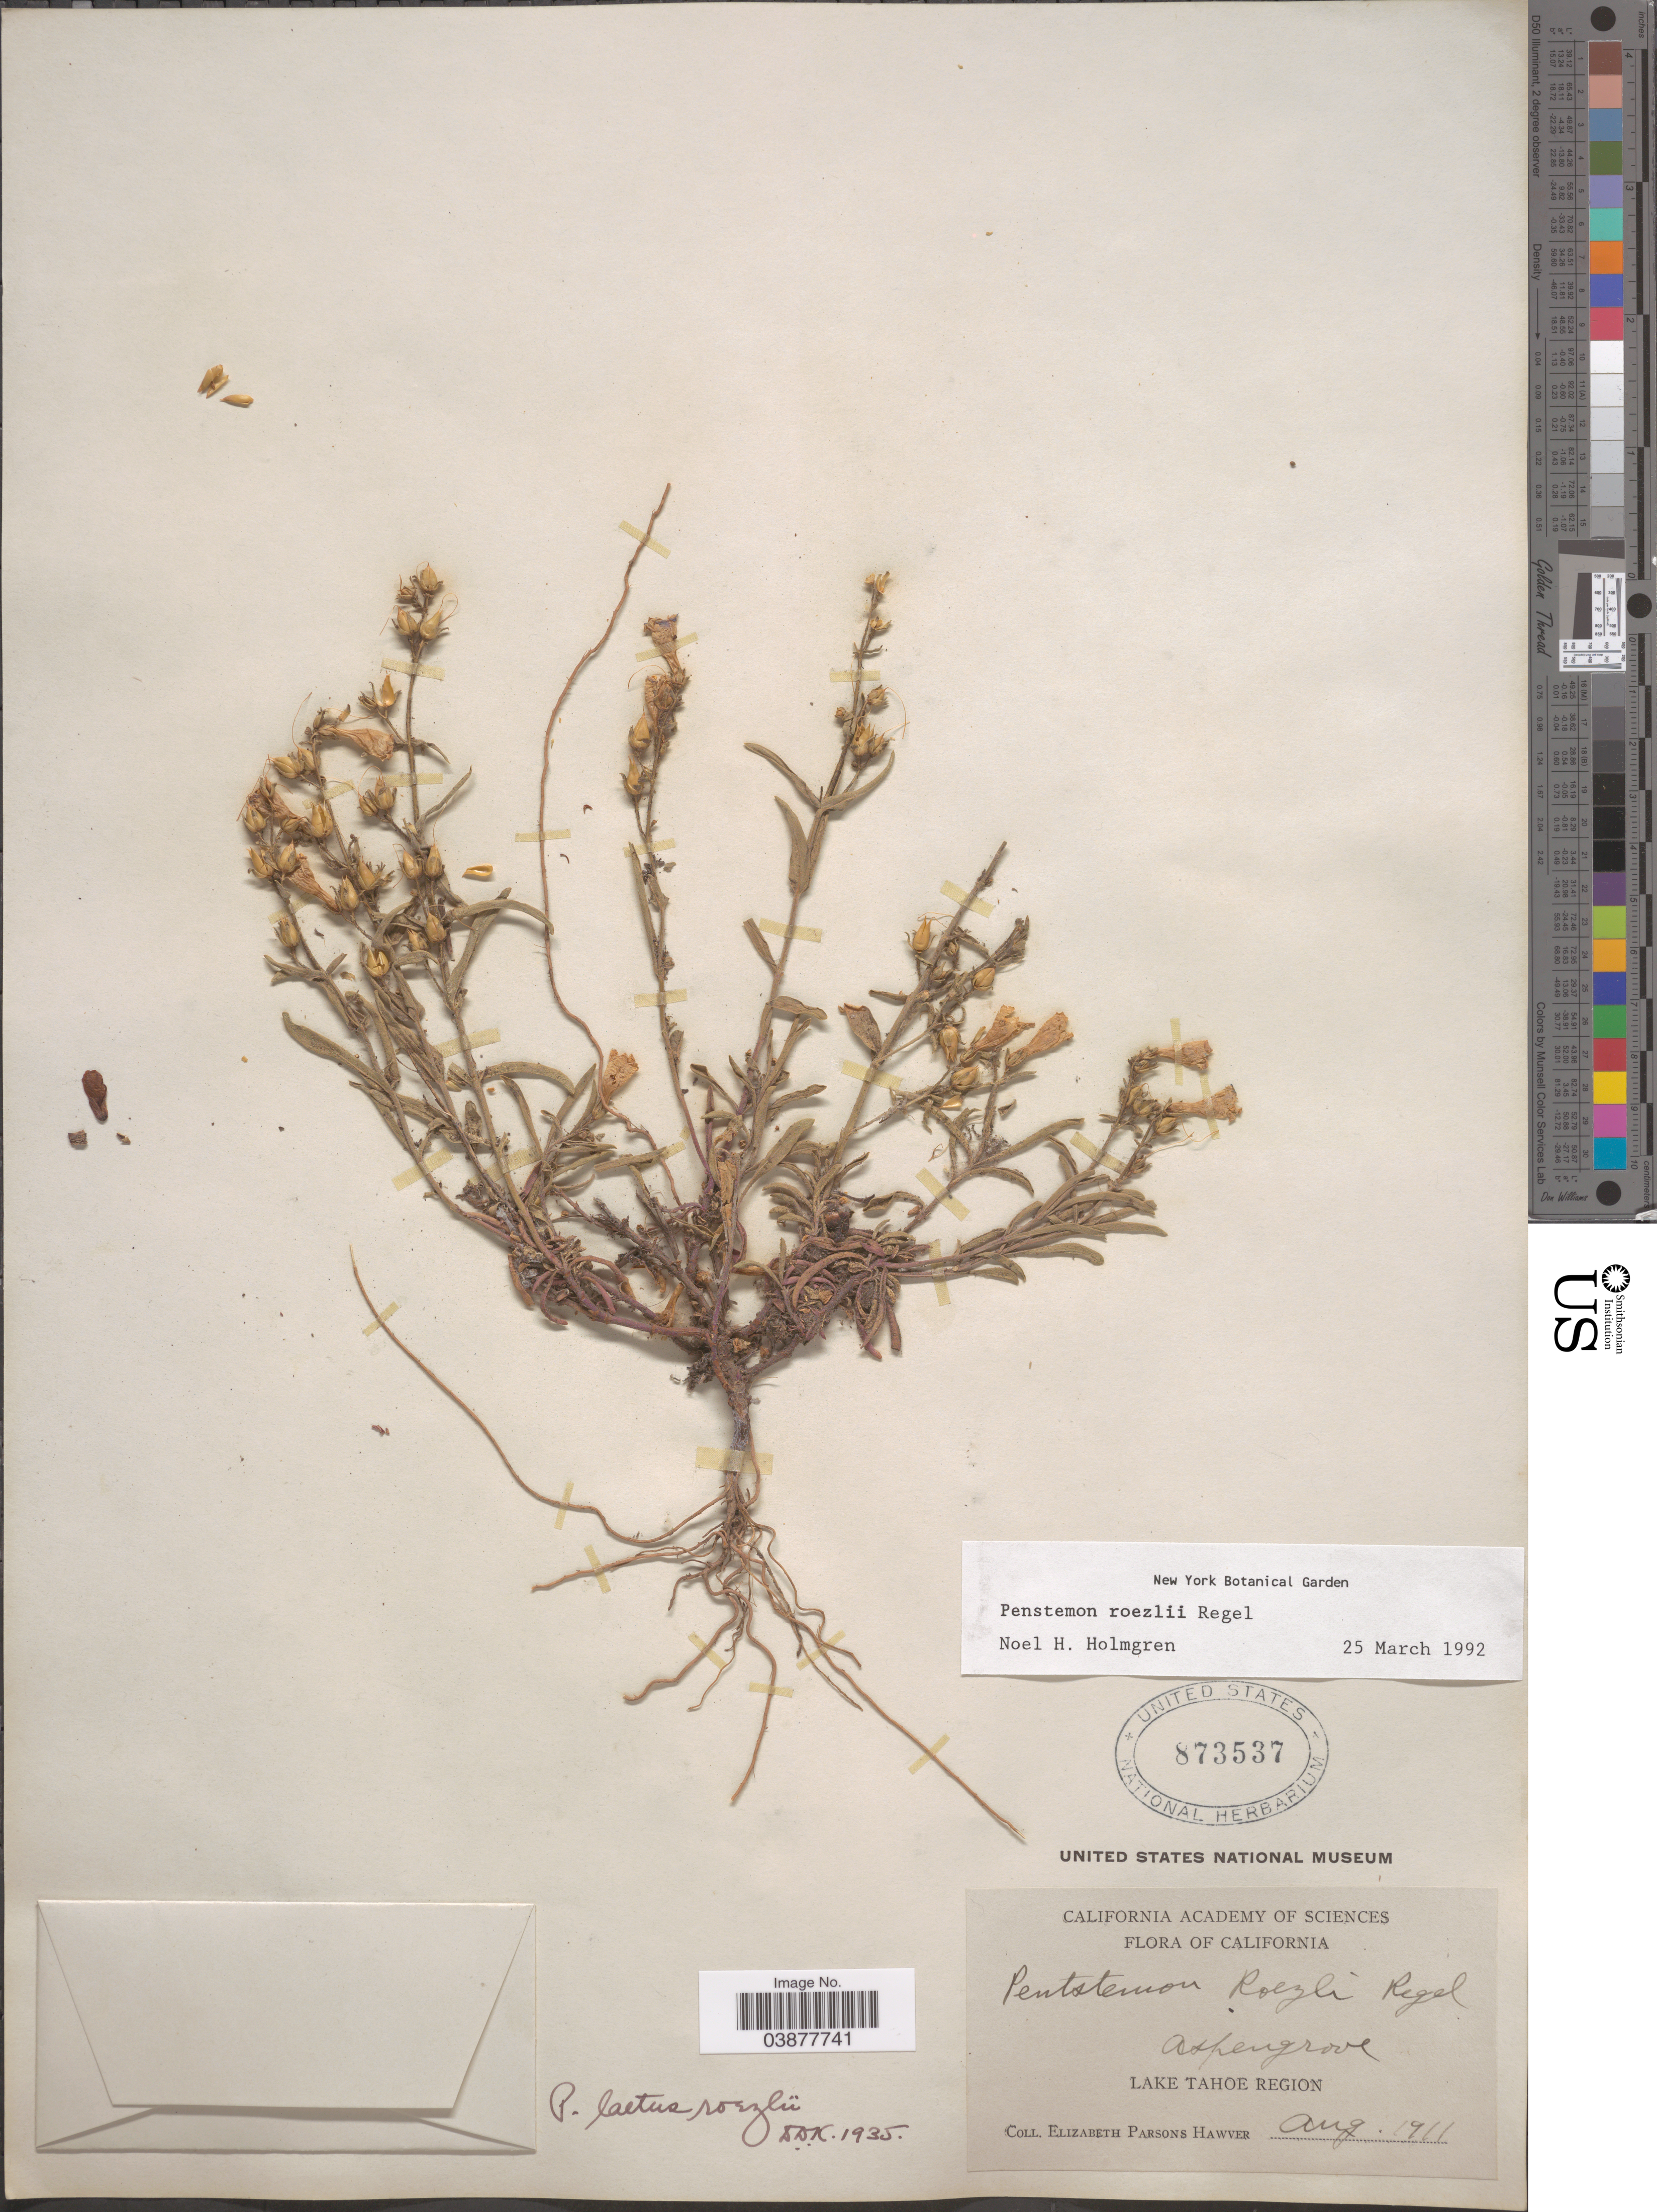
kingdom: Plantae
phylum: Tracheophyta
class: Magnoliopsida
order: Lamiales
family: Plantaginaceae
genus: Penstemon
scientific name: Penstemon roezlii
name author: Regel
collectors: E. Hawver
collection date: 1911-08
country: United States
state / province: California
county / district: Nevada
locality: Aspengrove, Lake Tahoe Region.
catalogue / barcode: US 873537